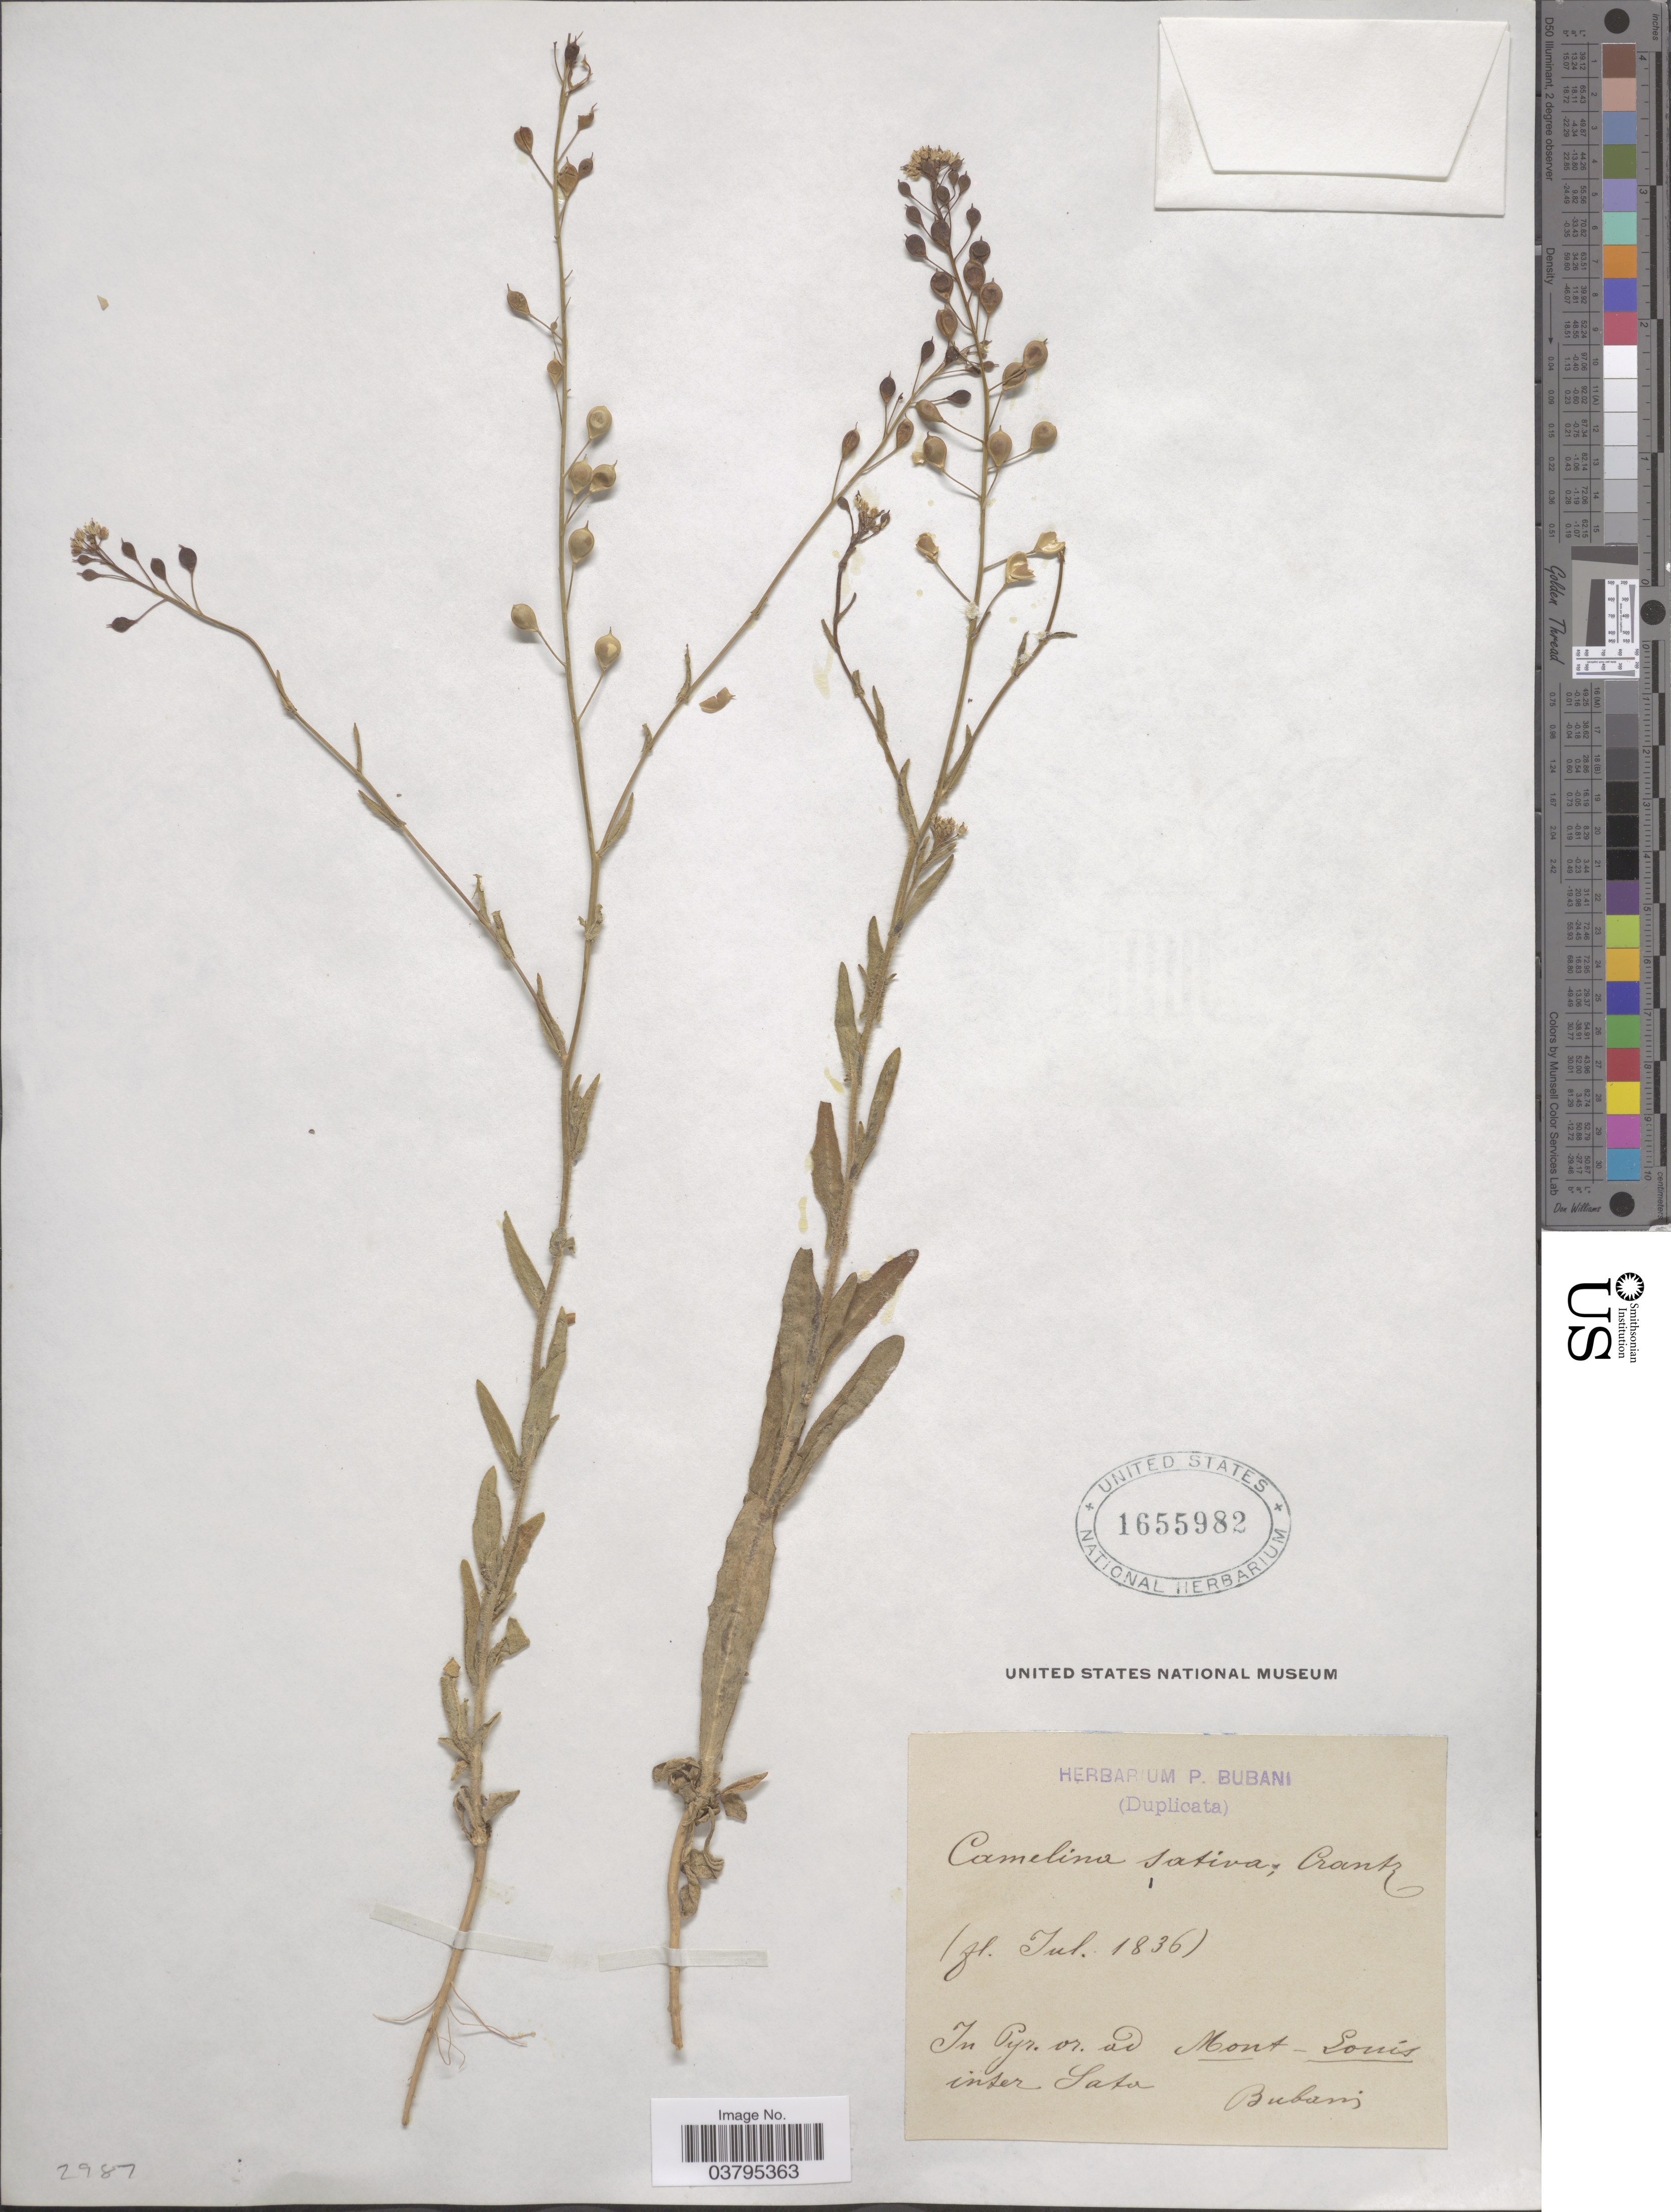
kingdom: Plantae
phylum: Tracheophyta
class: Magnoliopsida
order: Brassicales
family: Brassicaceae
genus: Camelina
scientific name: Camelina sativa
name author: (L.) Crantz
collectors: P. Bubani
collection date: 1836-07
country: France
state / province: Occitanie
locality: In Pyr. or. ad Mont-Louis inter sata.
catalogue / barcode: US 1655982